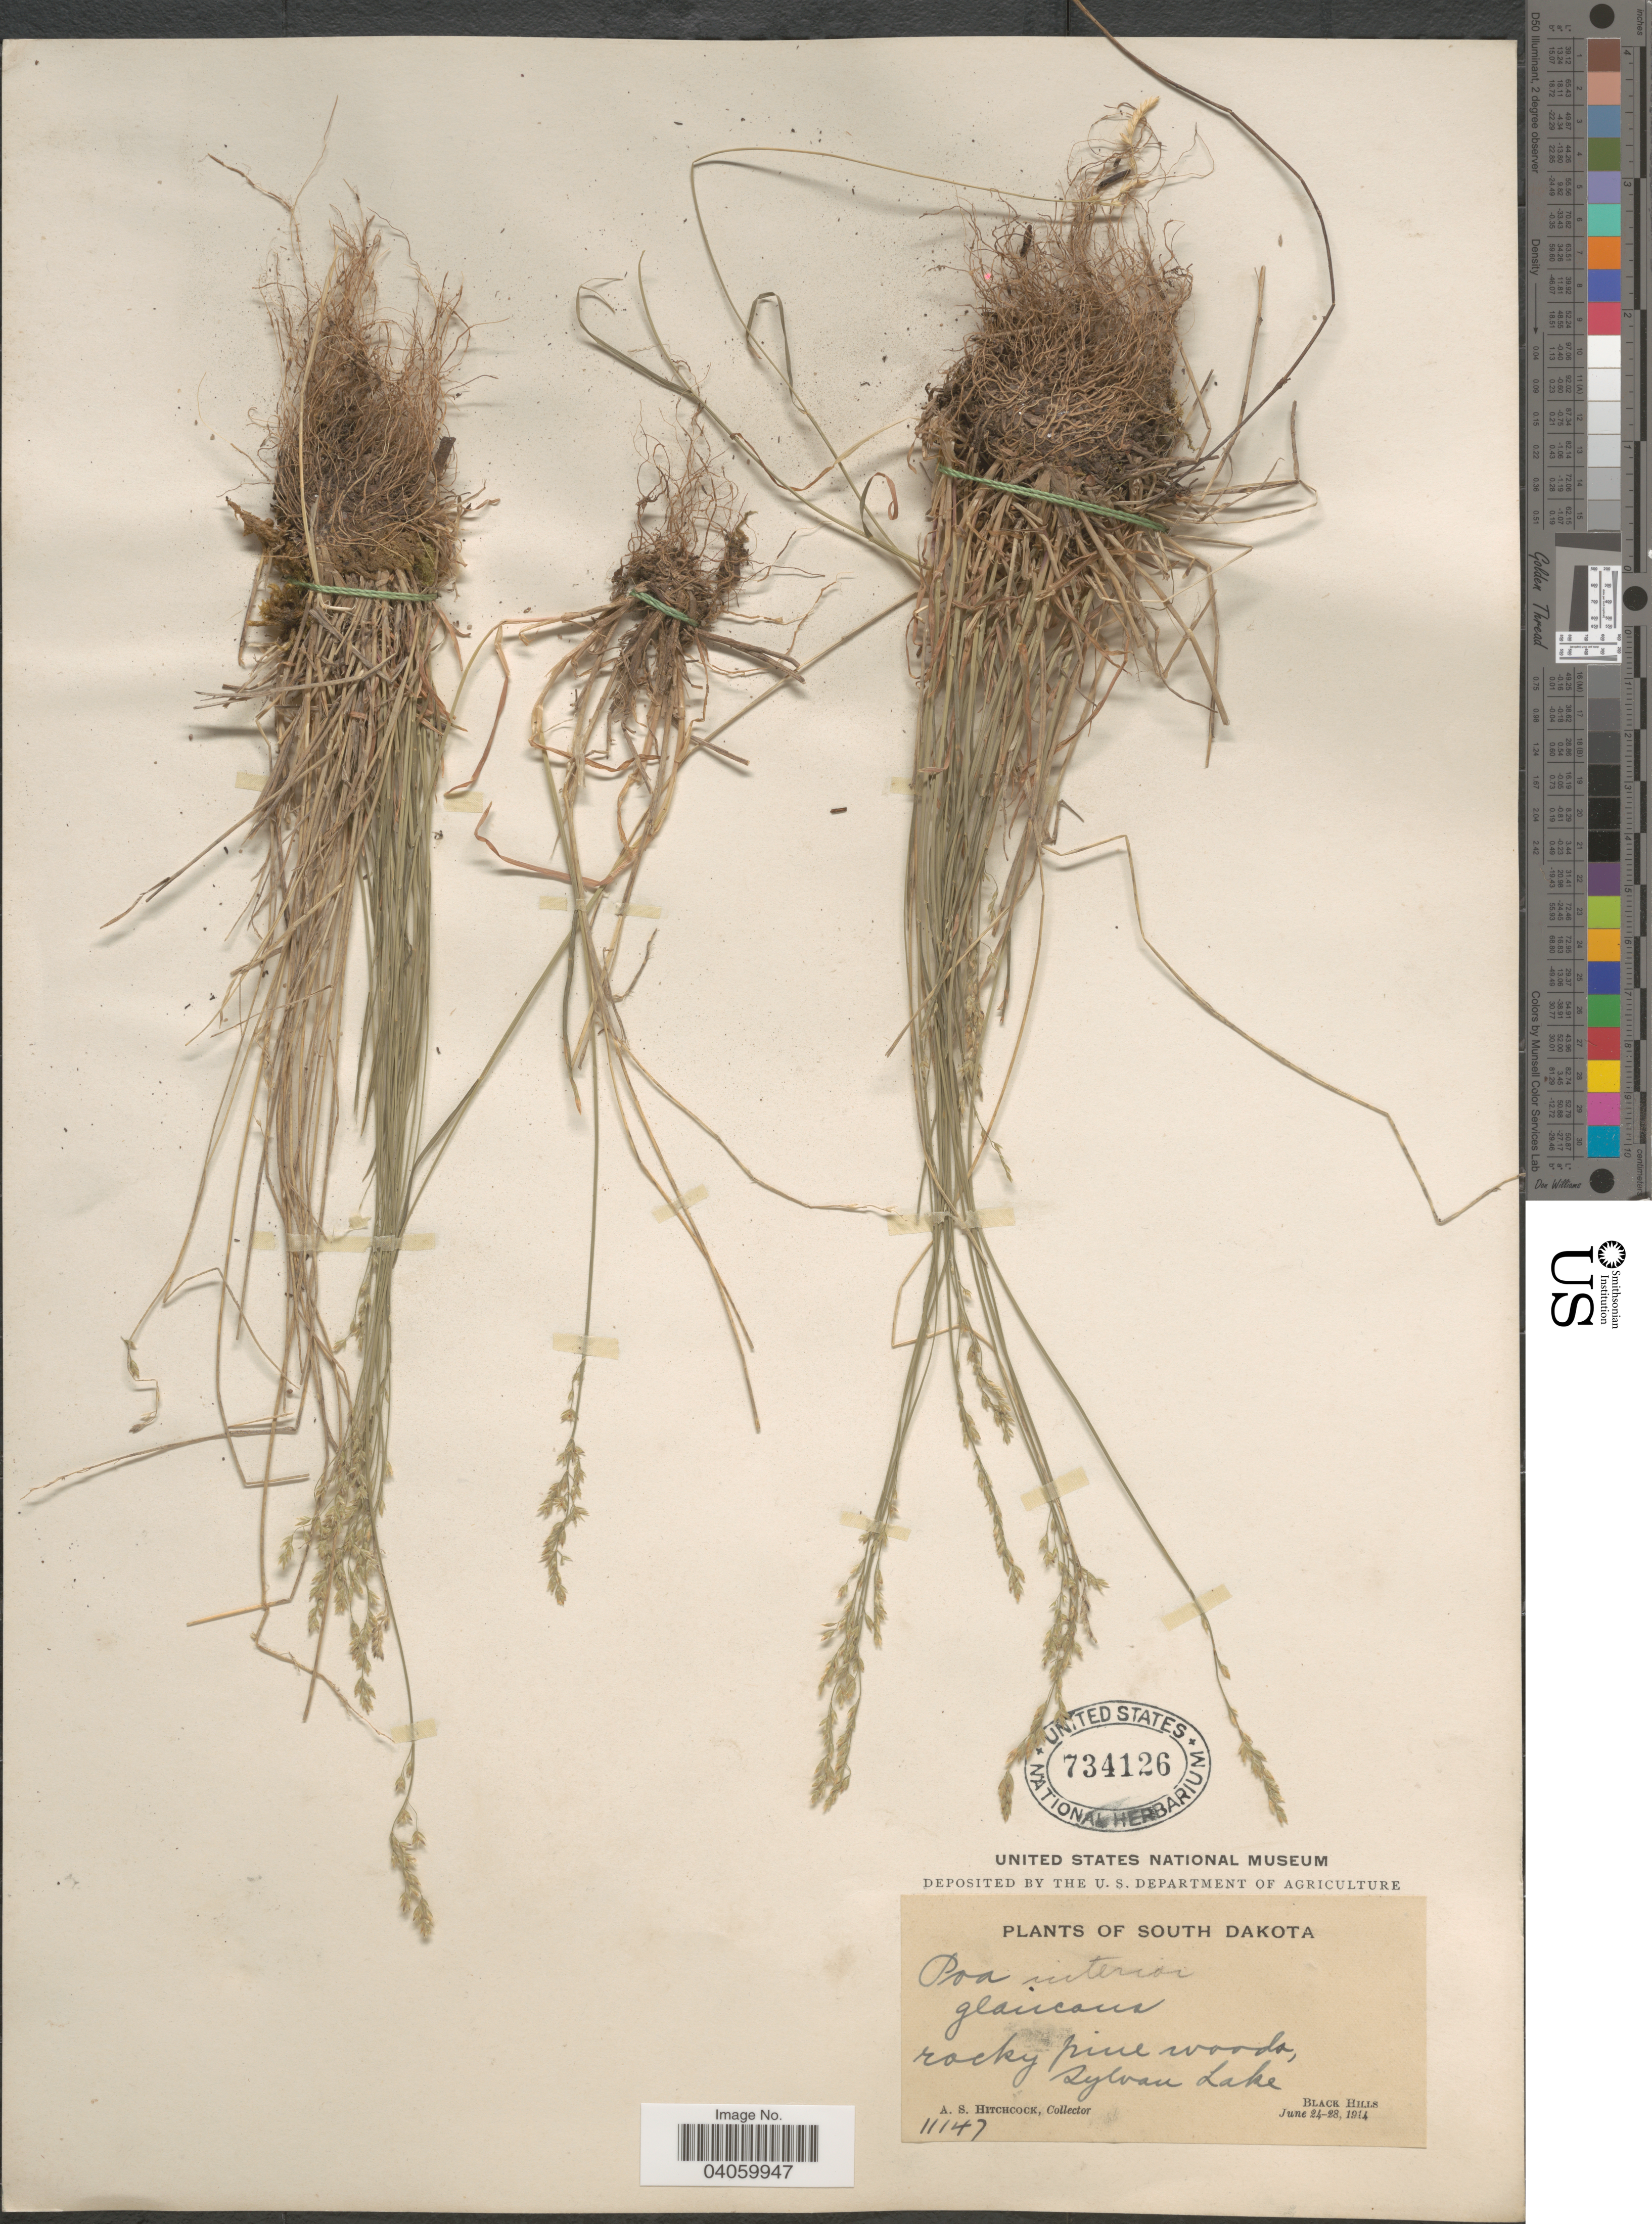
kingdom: Plantae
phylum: Tracheophyta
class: Liliopsida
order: Poales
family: Poaceae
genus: Poa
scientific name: Poa interior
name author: Rydb.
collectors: A. S. Hitchcock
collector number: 11147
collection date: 1914-06-24/1914-06-28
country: United States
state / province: South Dakota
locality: Sylvan Lake. Black Hills.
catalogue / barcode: US 734126